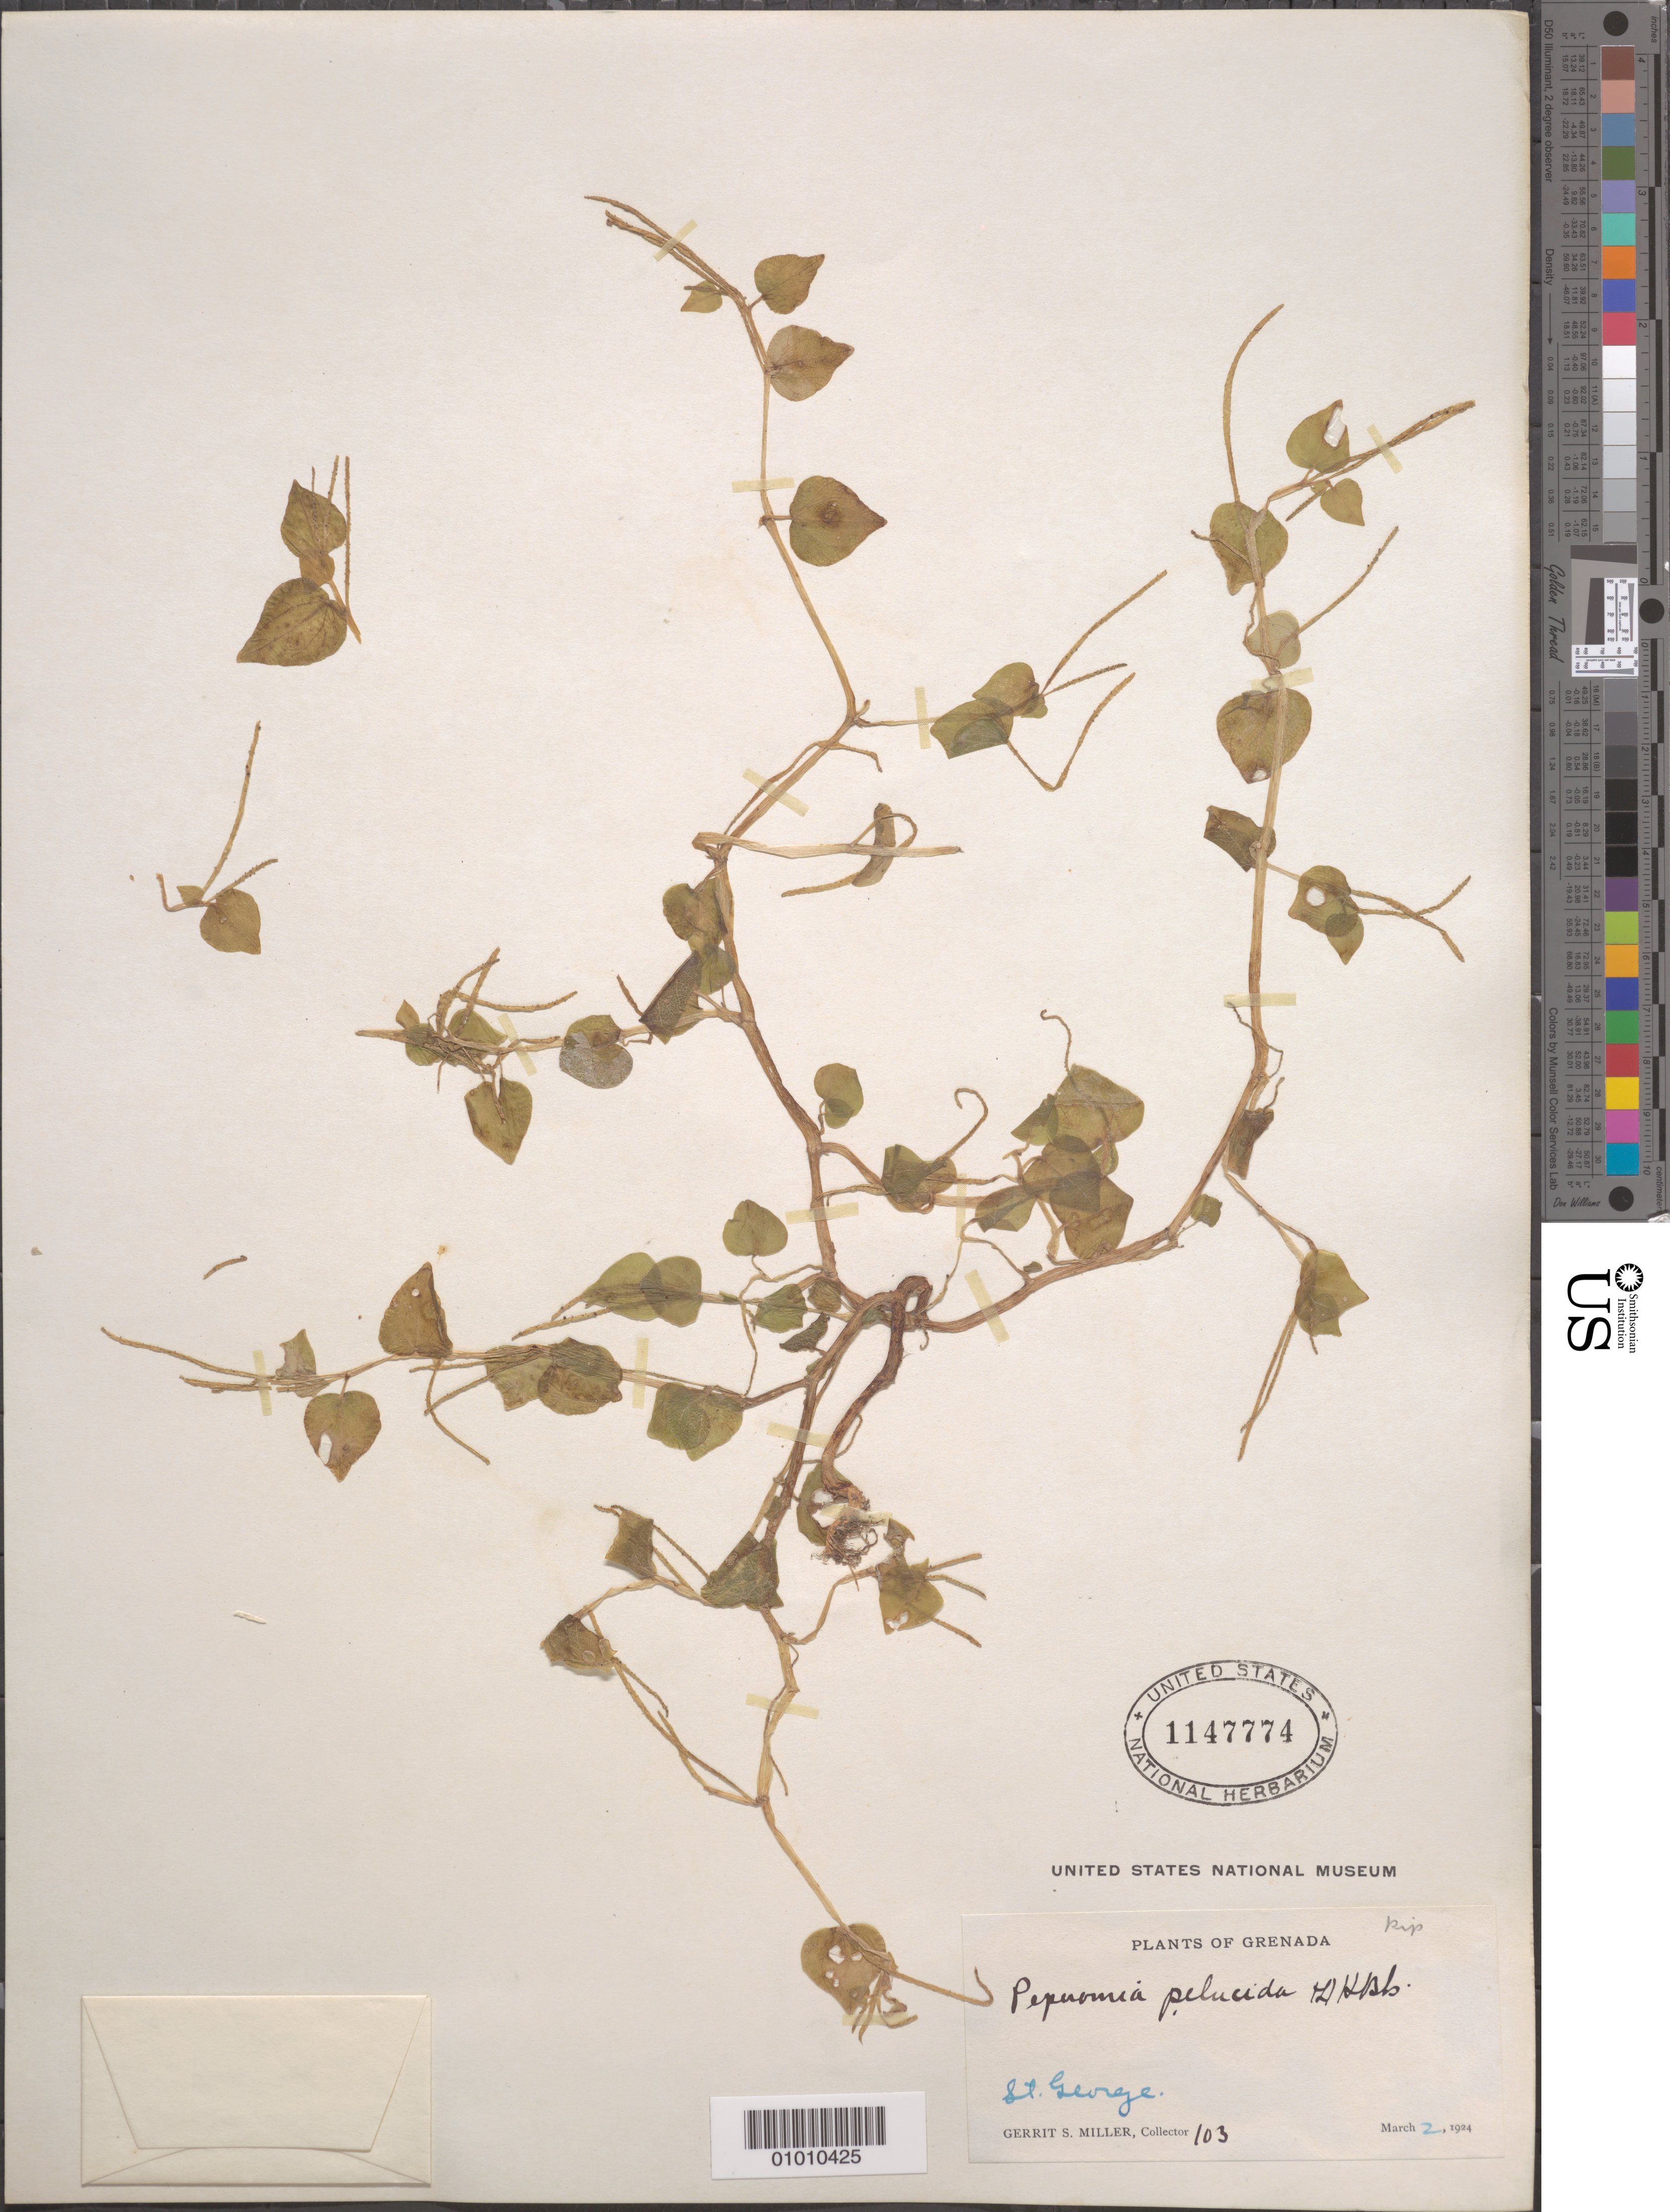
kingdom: Plantae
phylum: Tracheophyta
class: Magnoliopsida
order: Piperales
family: Piperaceae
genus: Peperomia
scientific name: Peperomia pellucida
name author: (L.) Kunth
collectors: G. S. Miller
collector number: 103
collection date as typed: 02 Mar 1924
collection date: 1924-03-02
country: Grenada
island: Grenada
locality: St. George.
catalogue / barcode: US 1147774